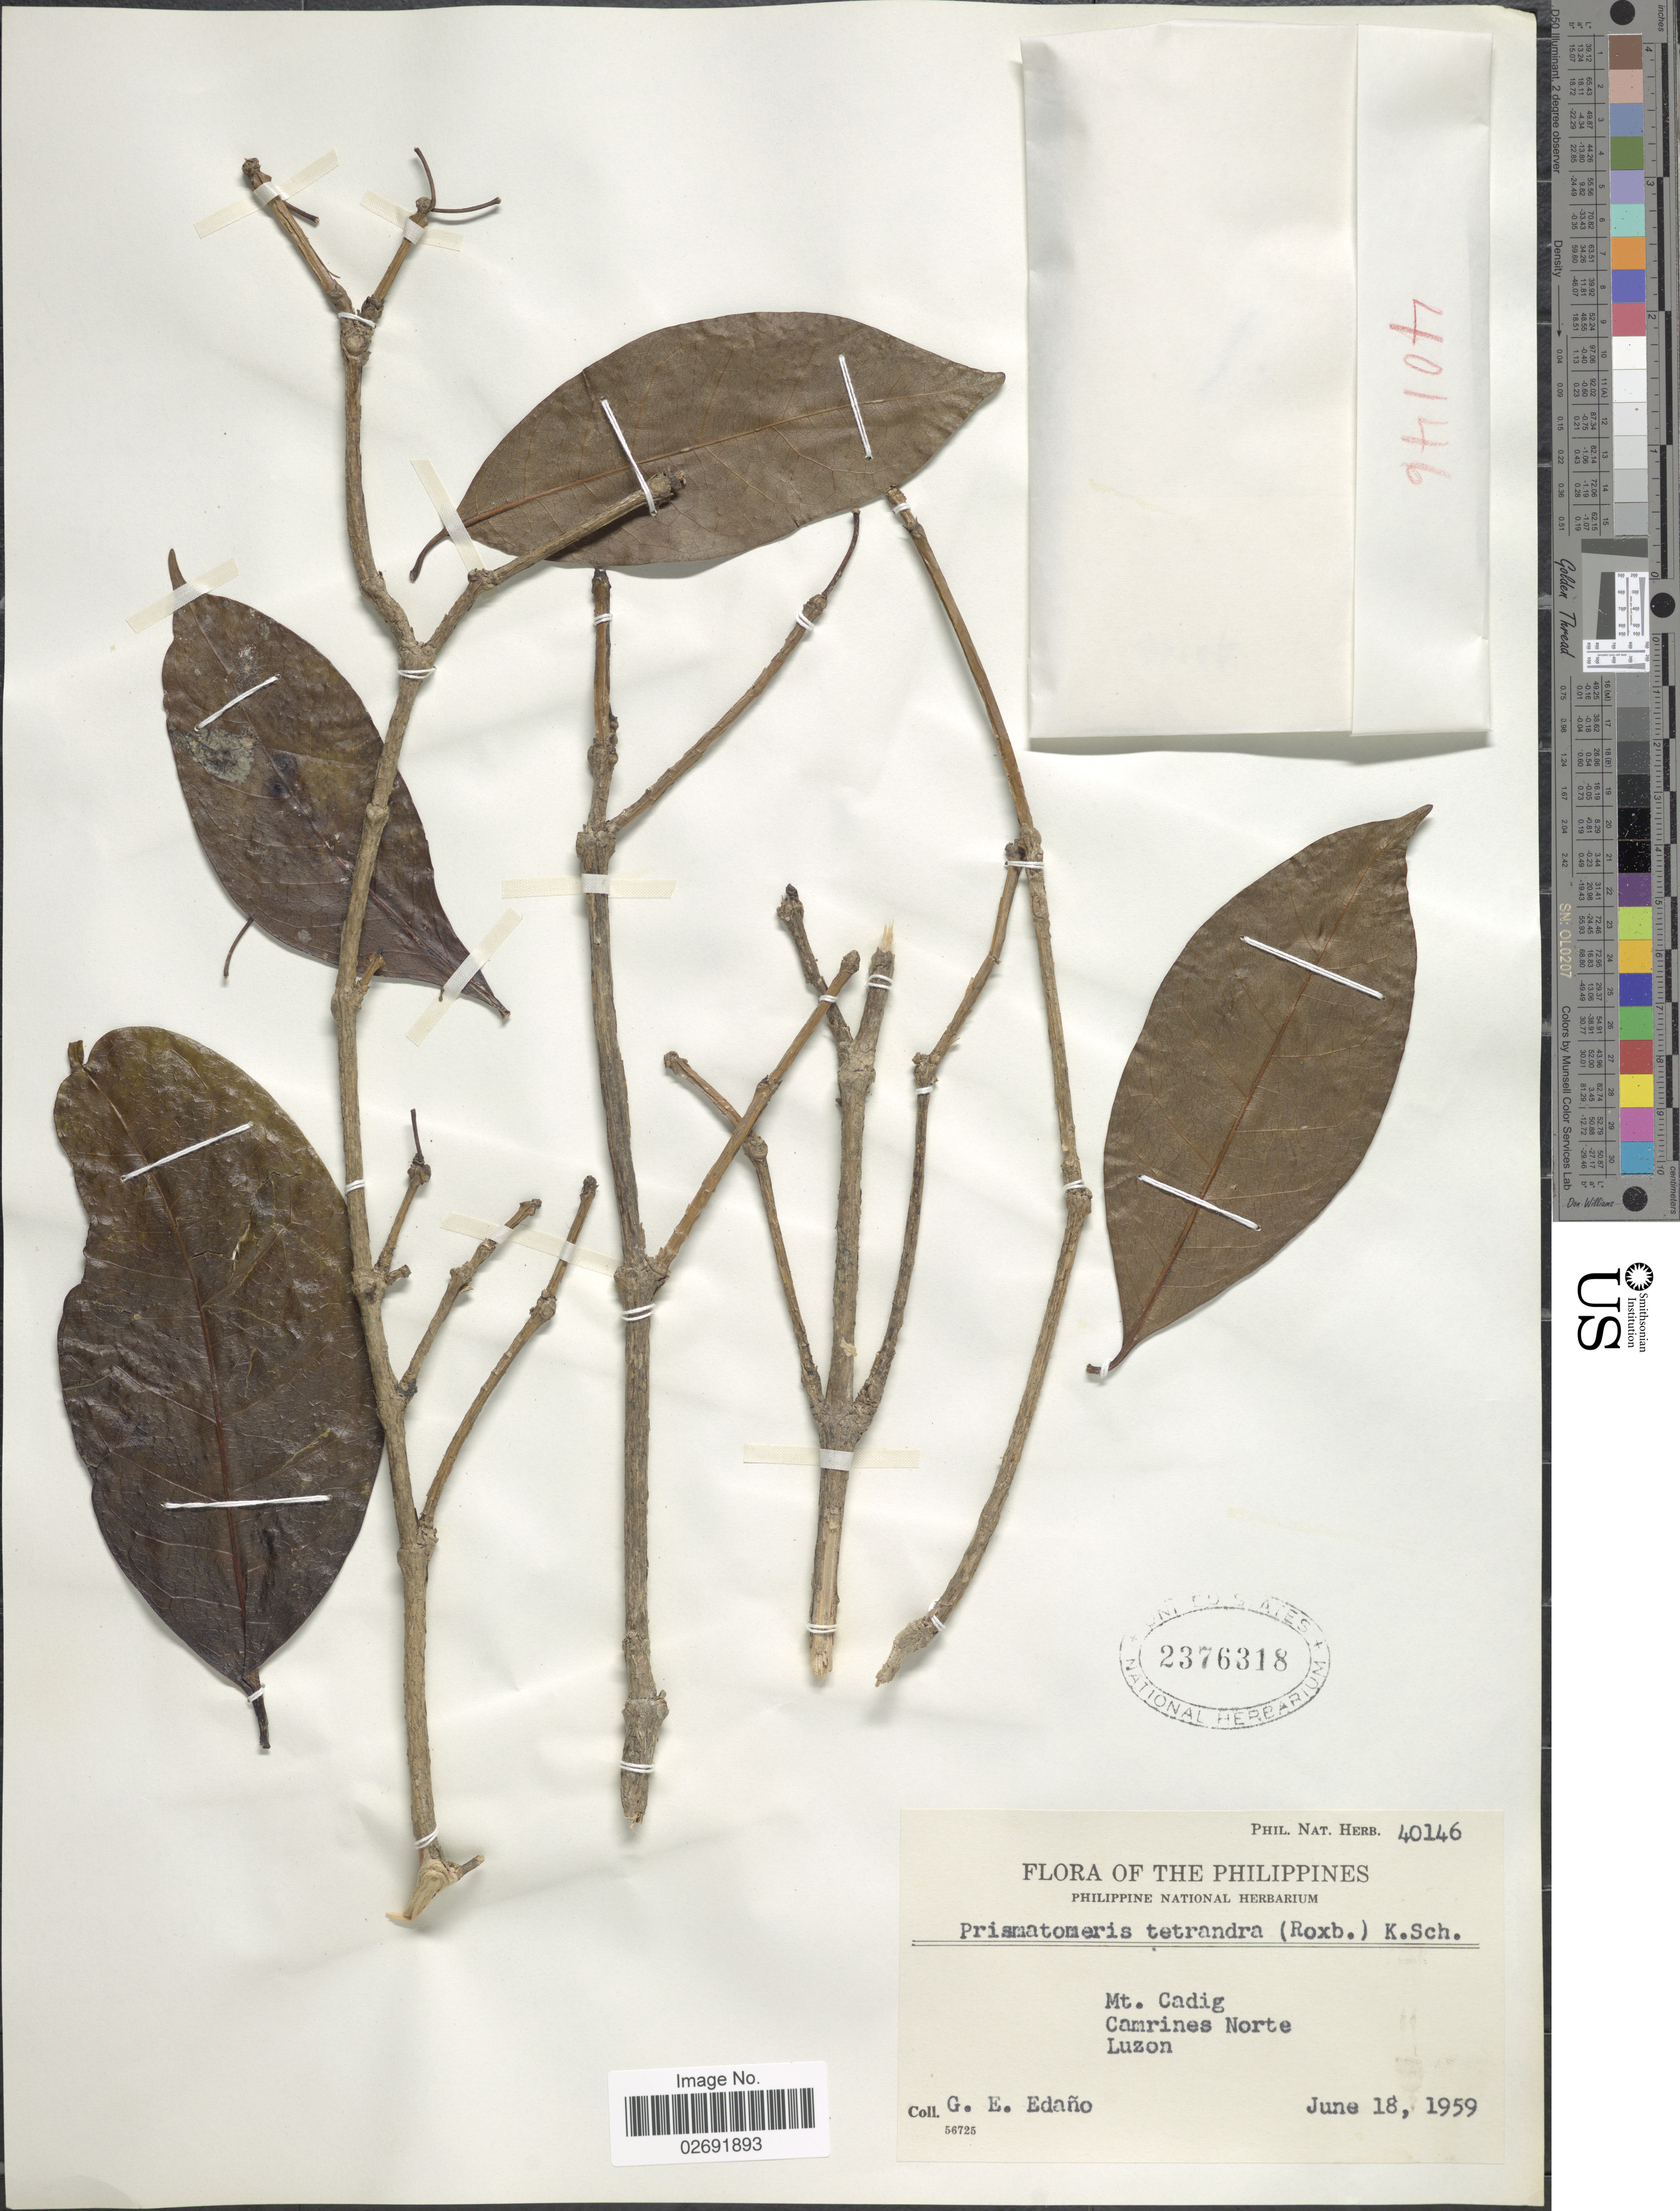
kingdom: Plantae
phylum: Tracheophyta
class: Magnoliopsida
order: Gentianales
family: Rubiaceae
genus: Prismatomeris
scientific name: Prismatomeris sp.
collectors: G. E. Edaño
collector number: Phil. Nat. Herb. 40146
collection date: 1959-06-18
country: Philippines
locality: Mt Cadig, Camarines Norte, Luzon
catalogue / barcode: US 2376318